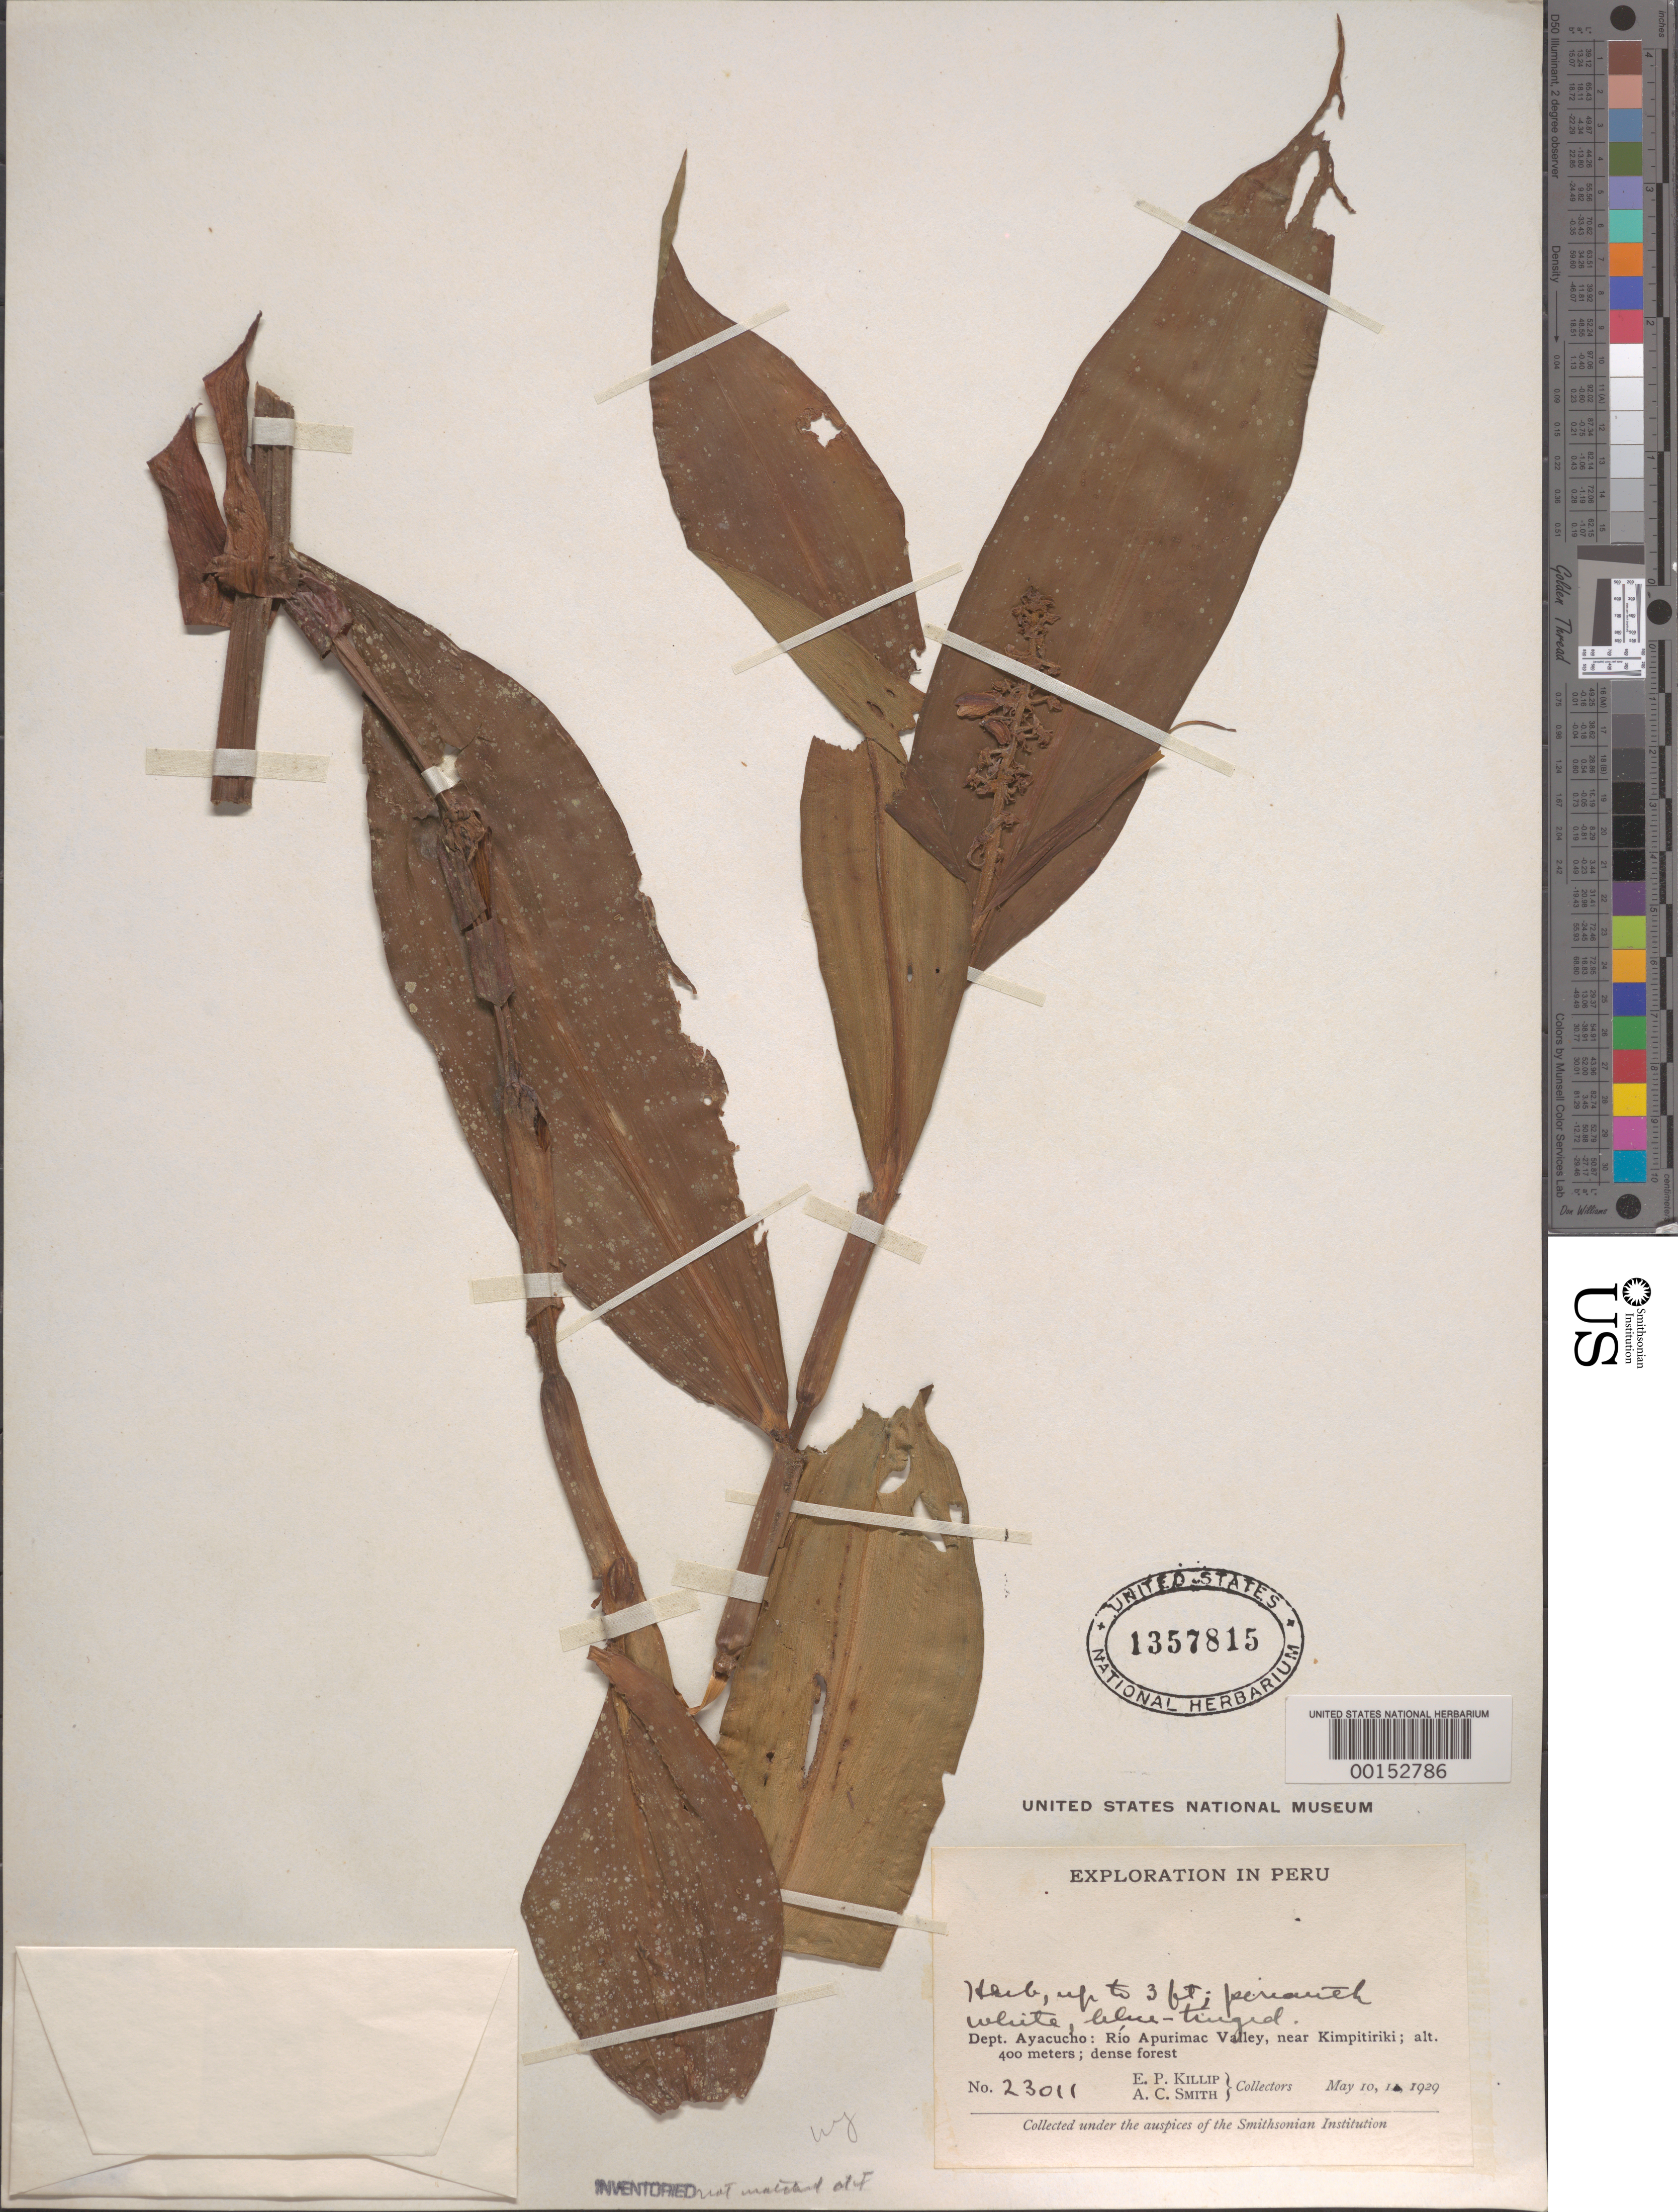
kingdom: Plantae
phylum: Tracheophyta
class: Liliopsida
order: Commelinales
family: Commelinaceae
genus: Dichorisandra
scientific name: Dichorisandra ulei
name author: J.F. Macbr.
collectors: E. P. Killip & A. C. Smith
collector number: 23011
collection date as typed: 10 May 1929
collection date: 1929-05-10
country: Peru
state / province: Ayacucho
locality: Río Apurímac valley, near Kimpitiriki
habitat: Dense forest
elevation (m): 400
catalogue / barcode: US 1357815